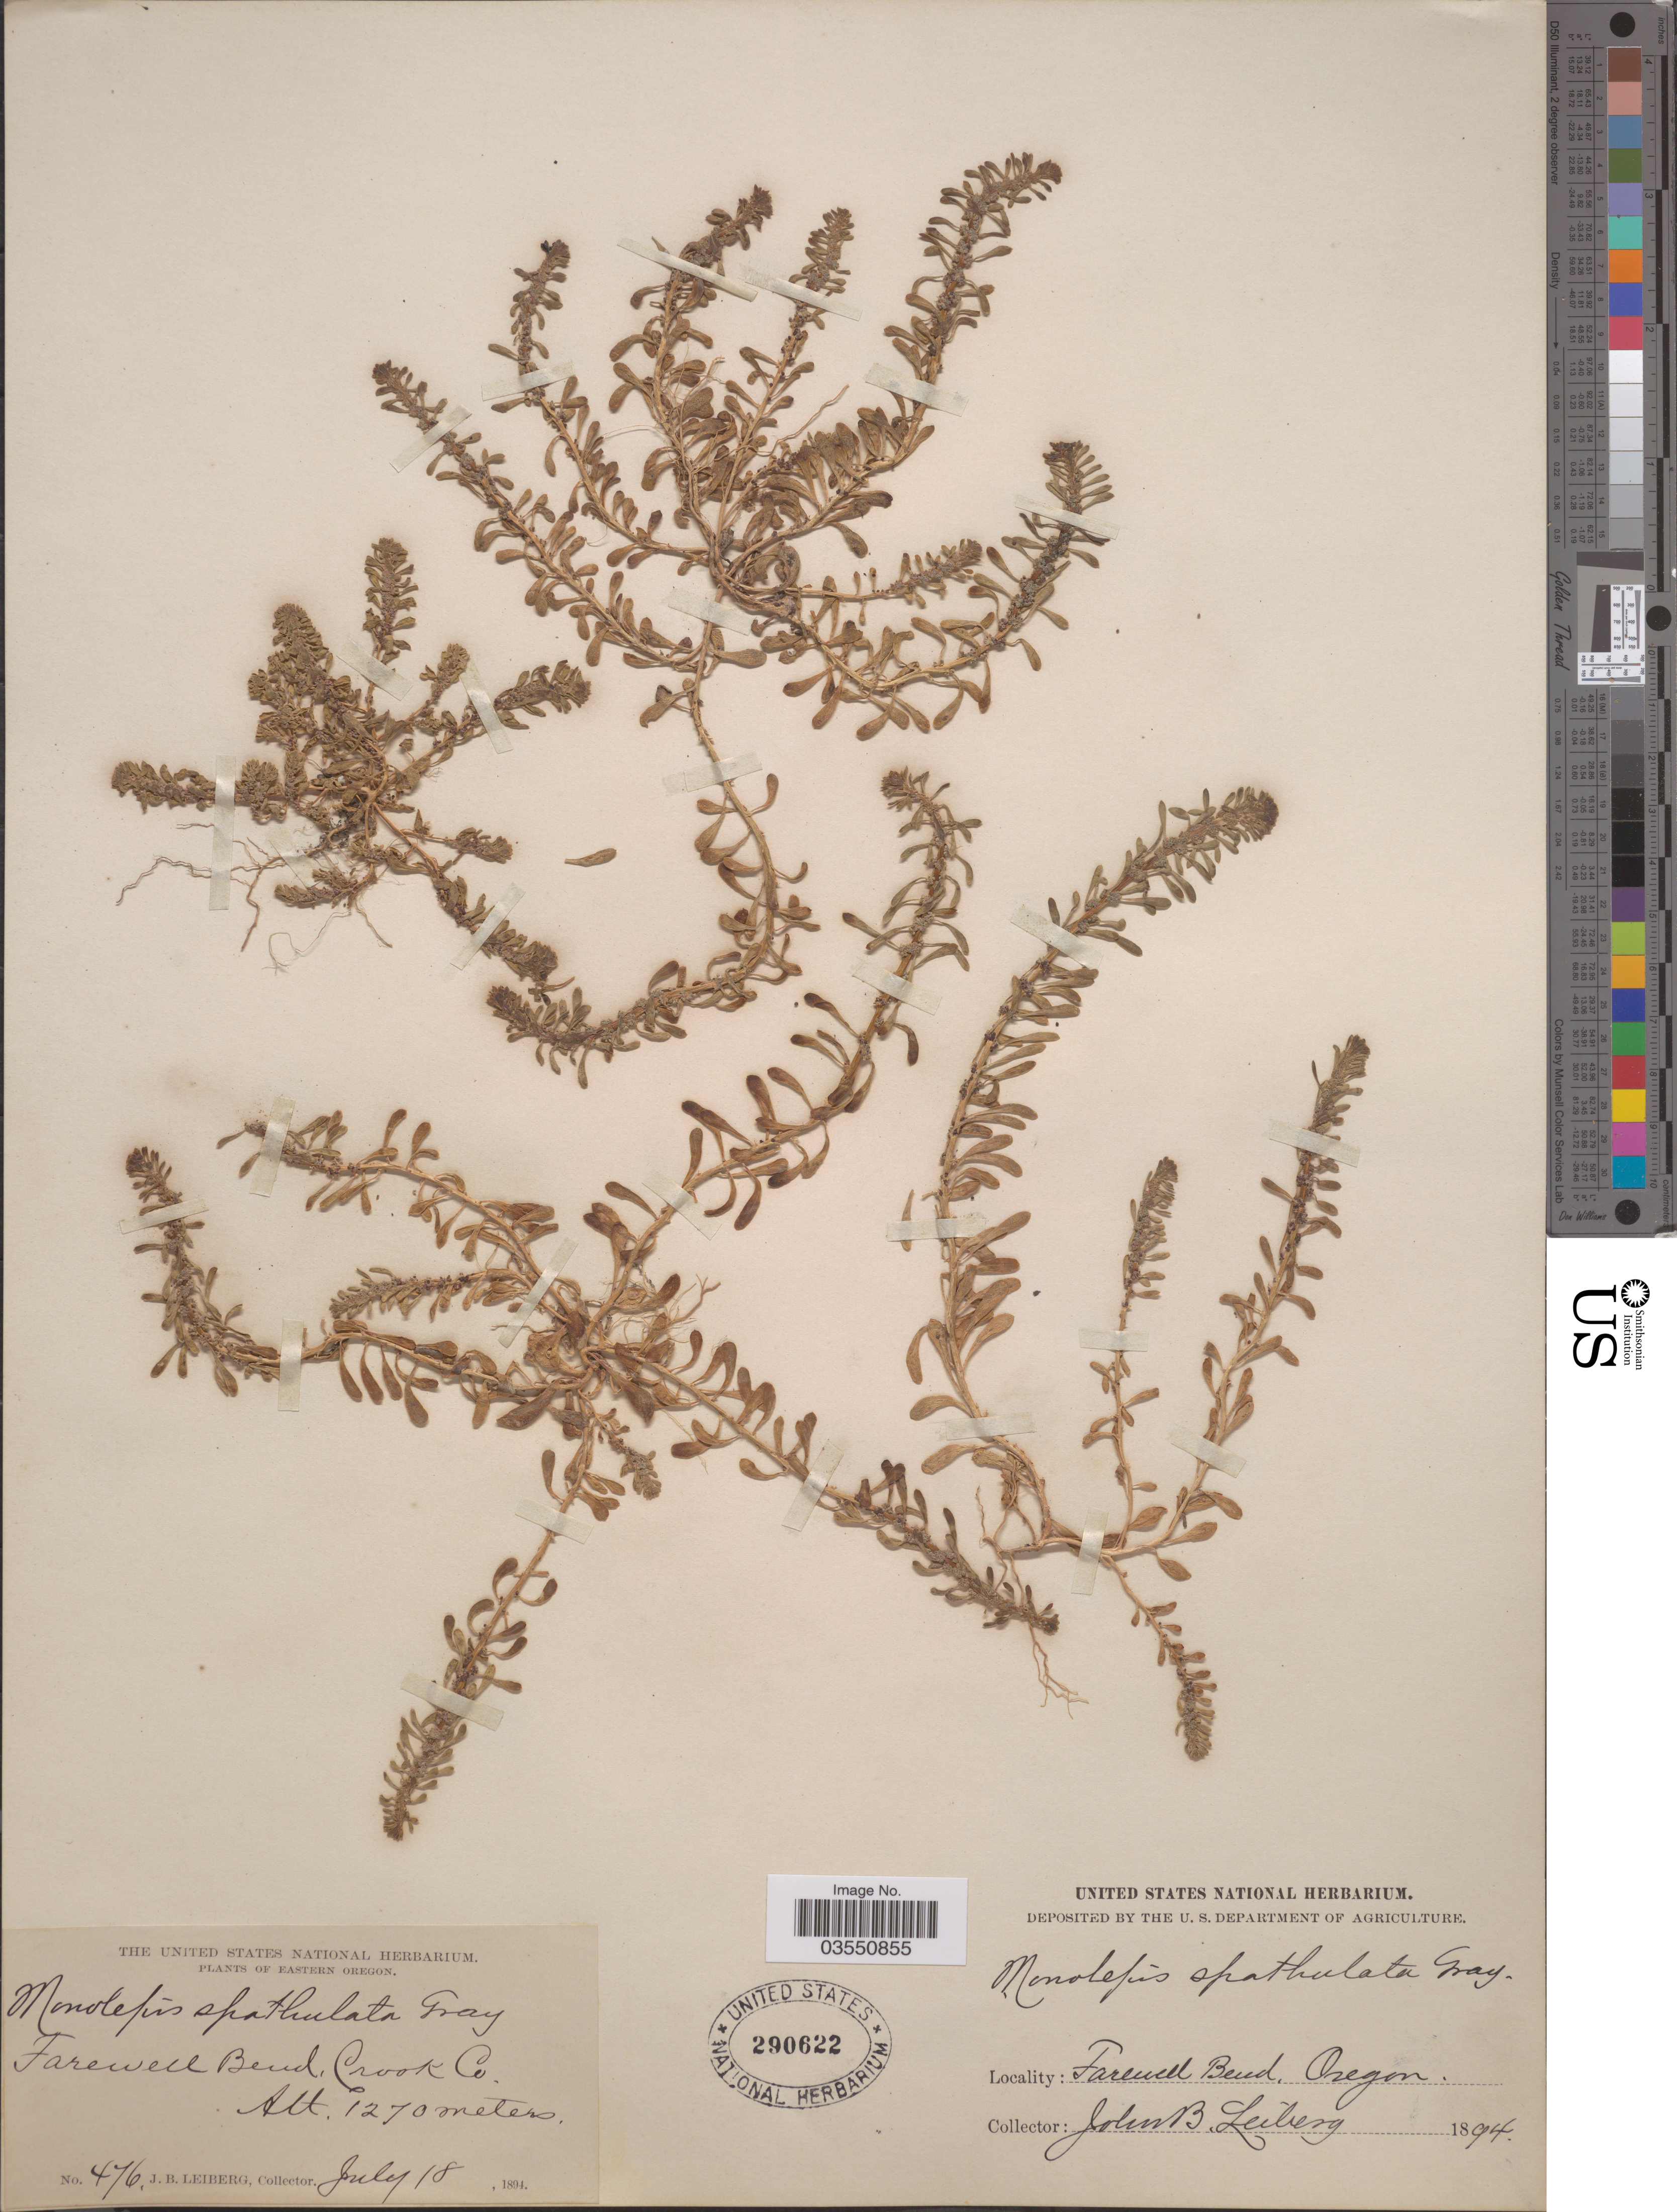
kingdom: Plantae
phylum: Tracheophyta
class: Magnoliopsida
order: Caryophyllales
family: Amaranthaceae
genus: Neomonolepis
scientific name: Neomonolepis spathulata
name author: (A. Gray) Sukhor.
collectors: J. B. Leiberg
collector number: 476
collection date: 1894-07-18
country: United States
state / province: Oregon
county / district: Crook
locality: Eastern Oregon. Farewell Bend, Crook Co.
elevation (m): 1270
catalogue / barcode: US 290622